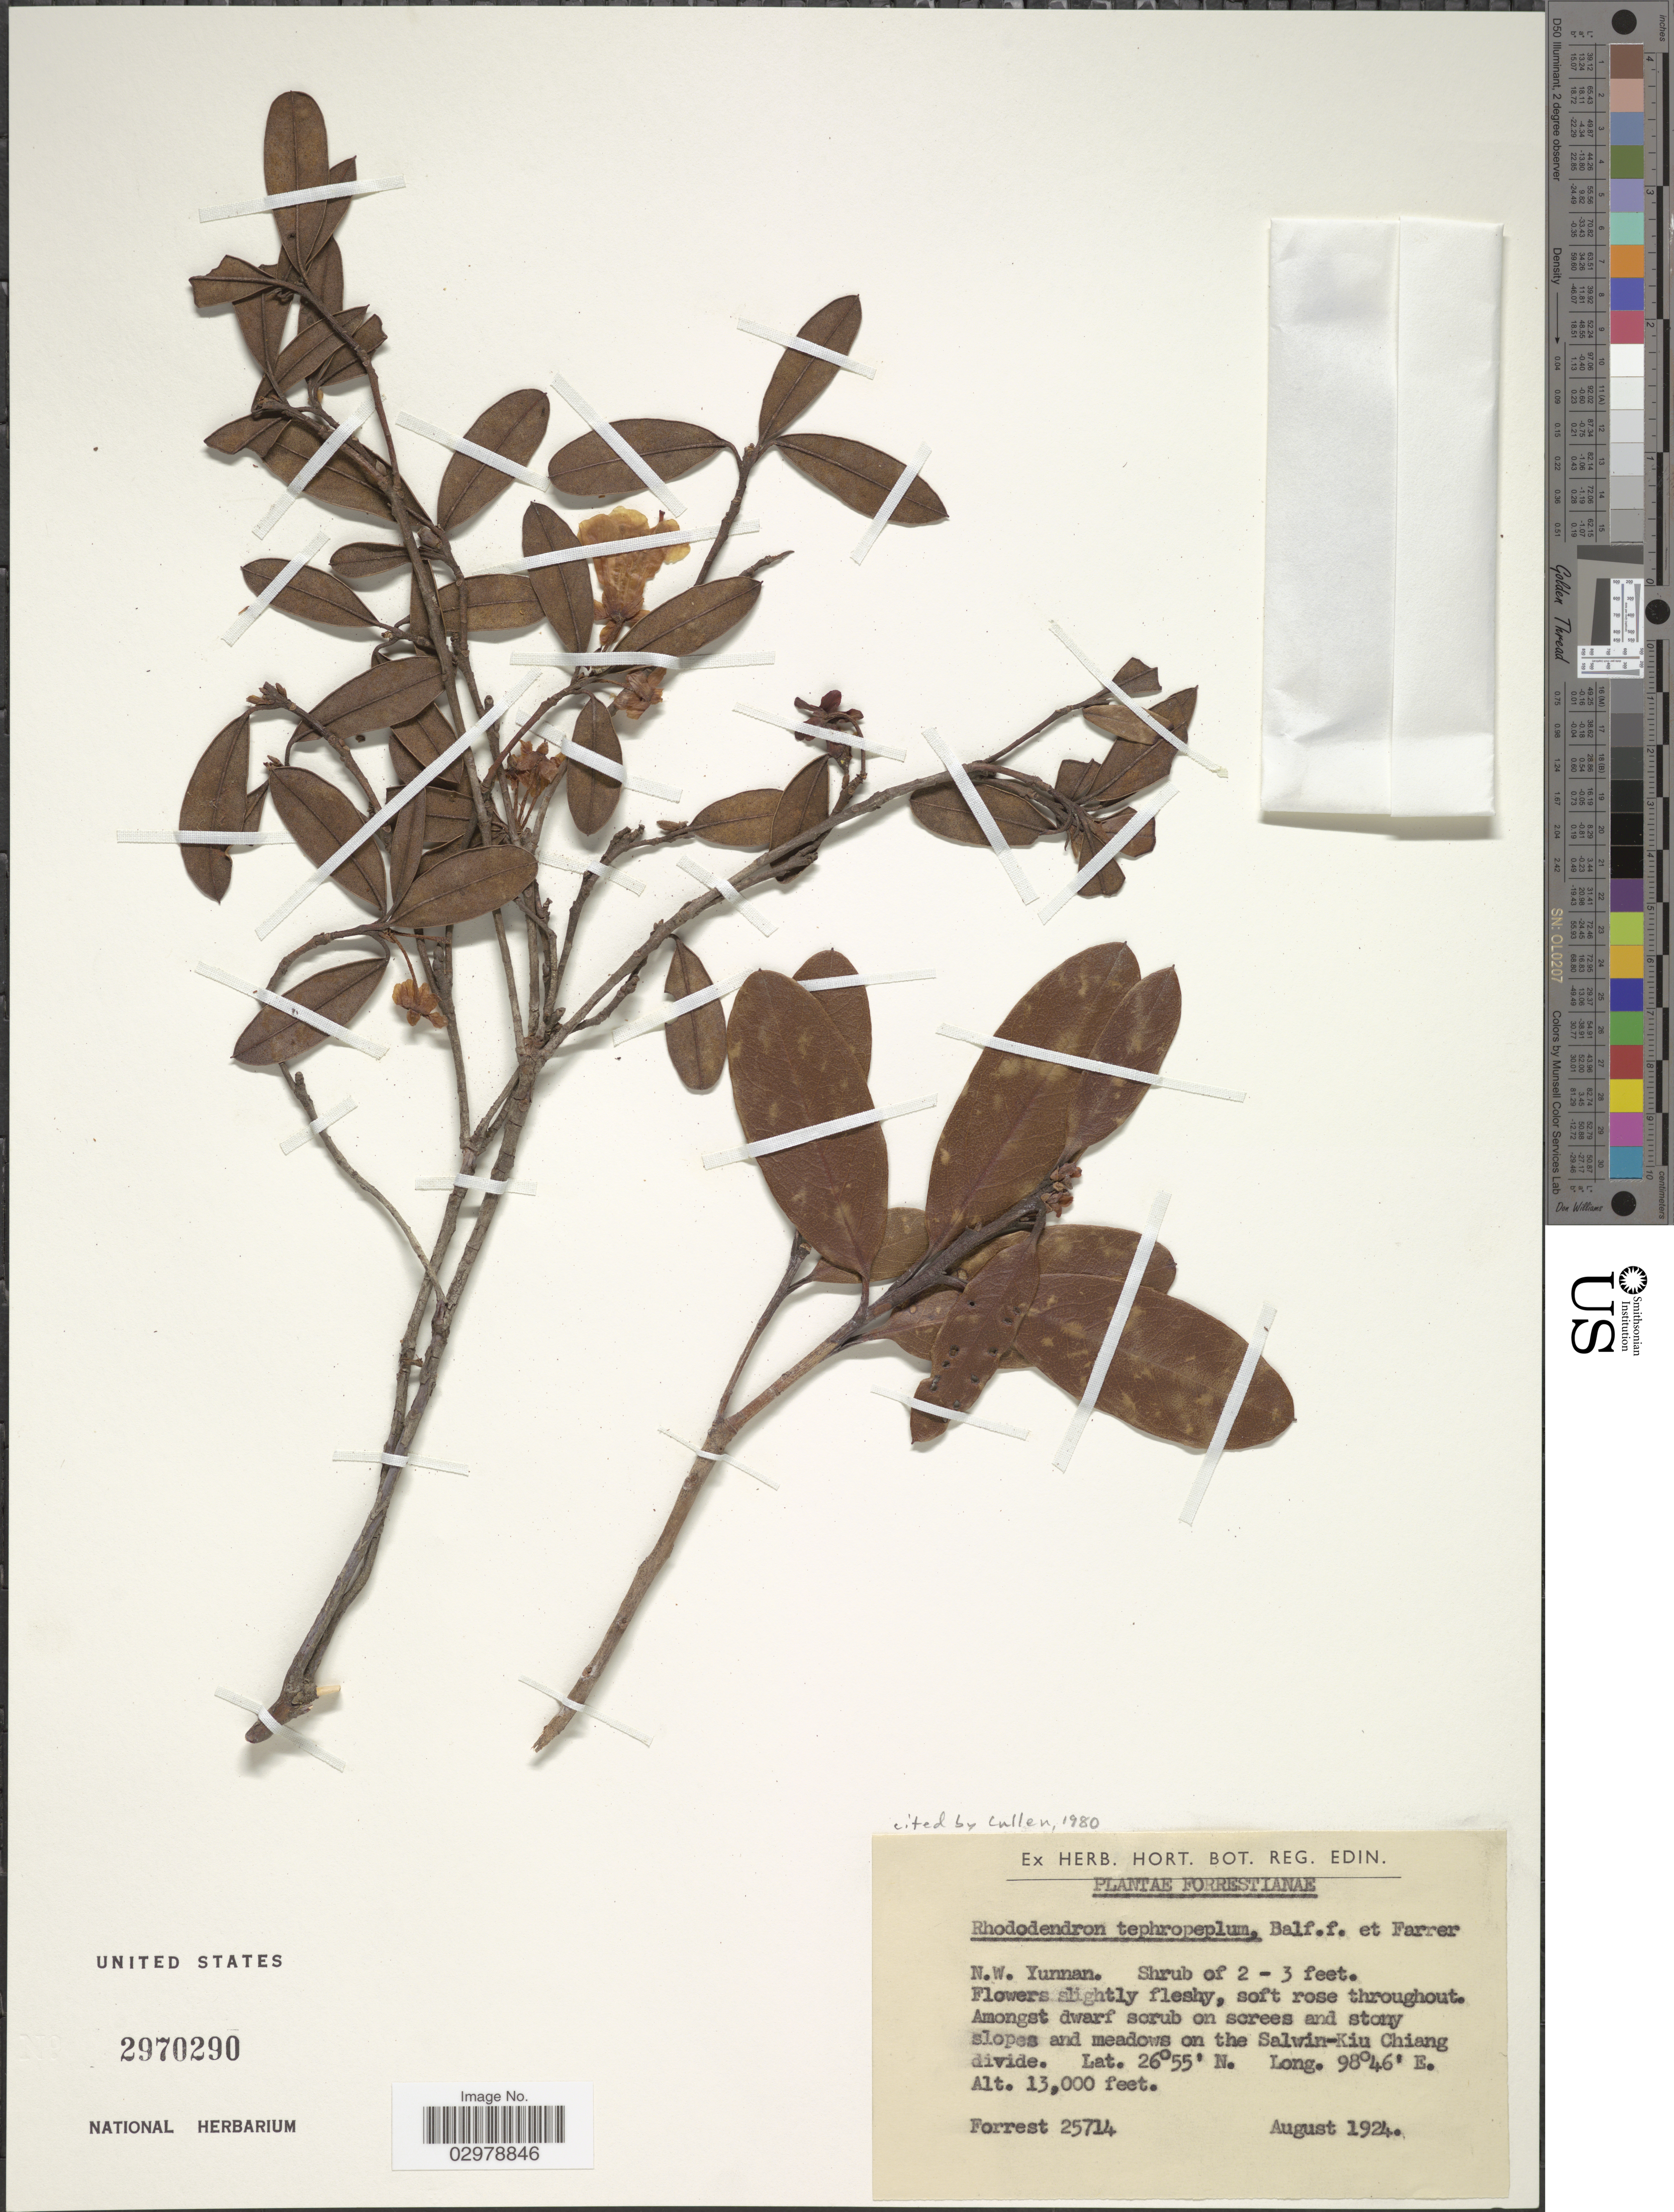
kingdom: Plantae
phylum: Tracheophyta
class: Magnoliopsida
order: Ericales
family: Ericaceae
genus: Rhododendron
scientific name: Rhododendron tephropeplum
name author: Balf. f. & Farrer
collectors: -. Forrest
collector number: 25714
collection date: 1924-08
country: China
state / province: Yunnan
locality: N.W. Yunnan. Amongst dwarf scrub on screes and stony slopes and meadows on the Salwin-Kiu Chiang divide.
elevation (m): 3962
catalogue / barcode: US 2970290